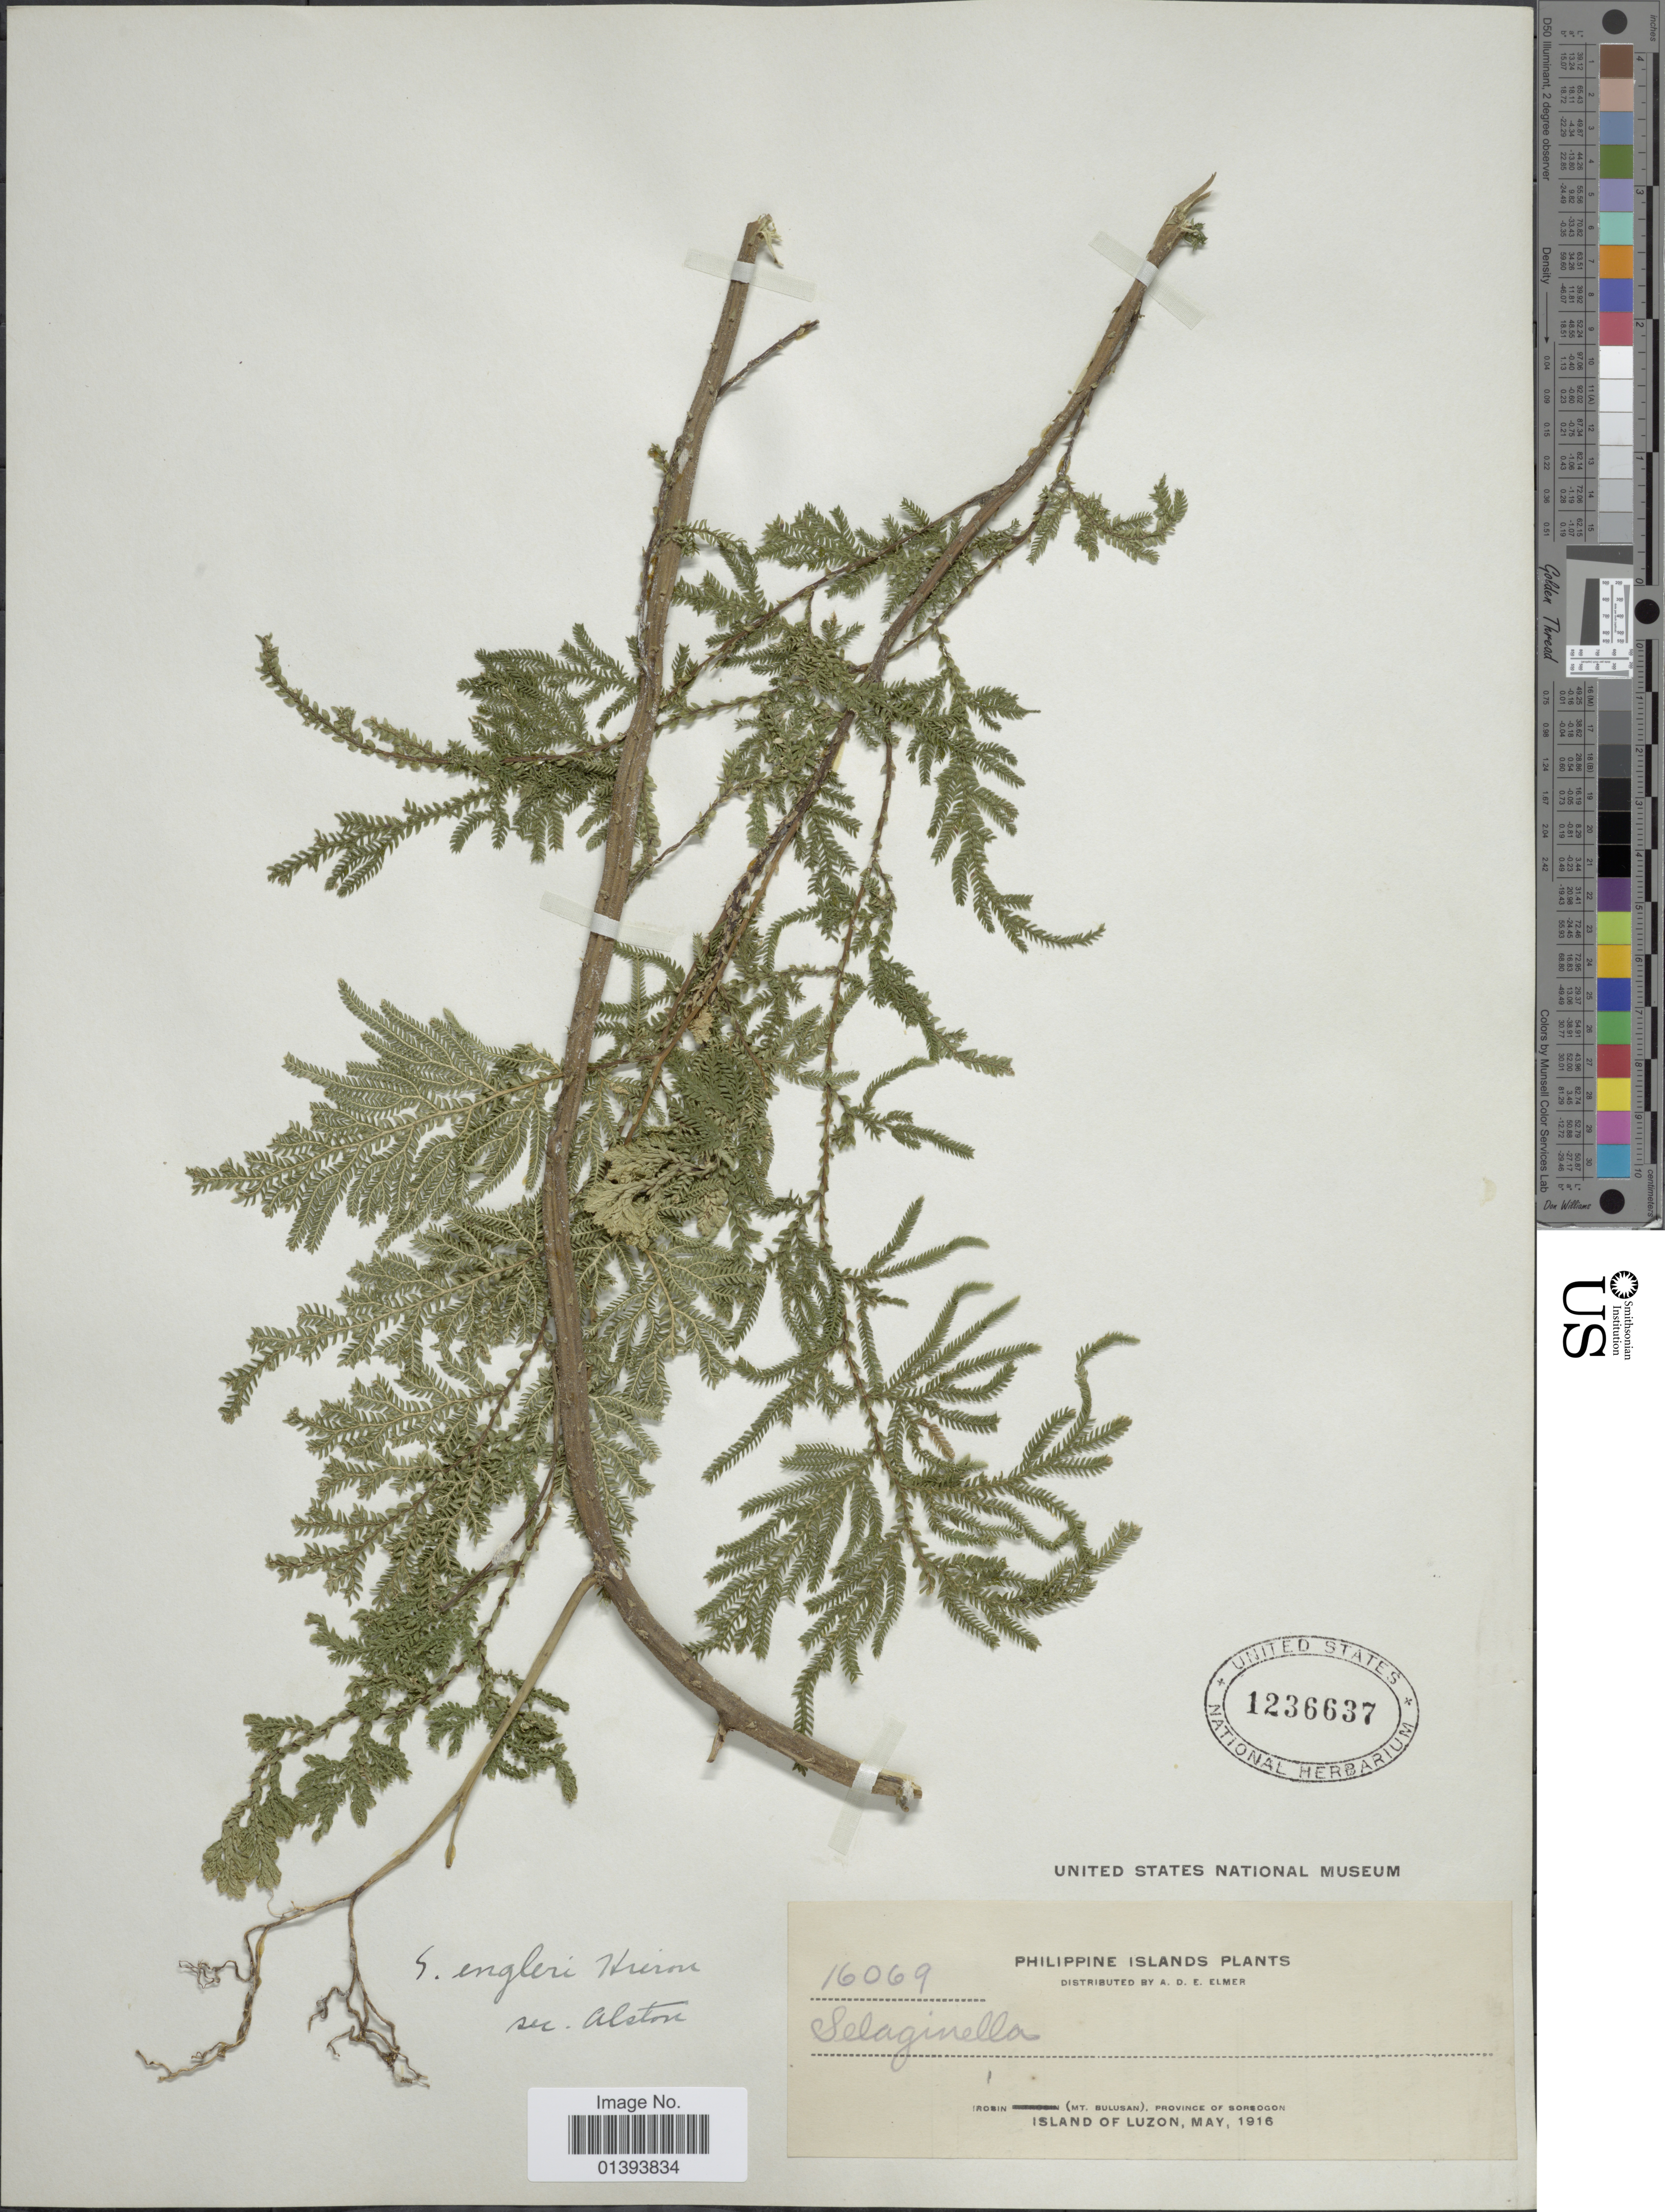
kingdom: Plantae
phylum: Tracheophyta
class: Lycopodiopsida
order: Selaginellales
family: Selaginellaceae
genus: Selaginella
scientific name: Selaginella engleri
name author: Hieron.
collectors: A. D. E. Elmer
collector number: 16069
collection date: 1916-05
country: Philippines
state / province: Central Luzon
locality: Irosin(Mt. Bulusan), province of Sorsogon, Island of Luzon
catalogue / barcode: US 1236637